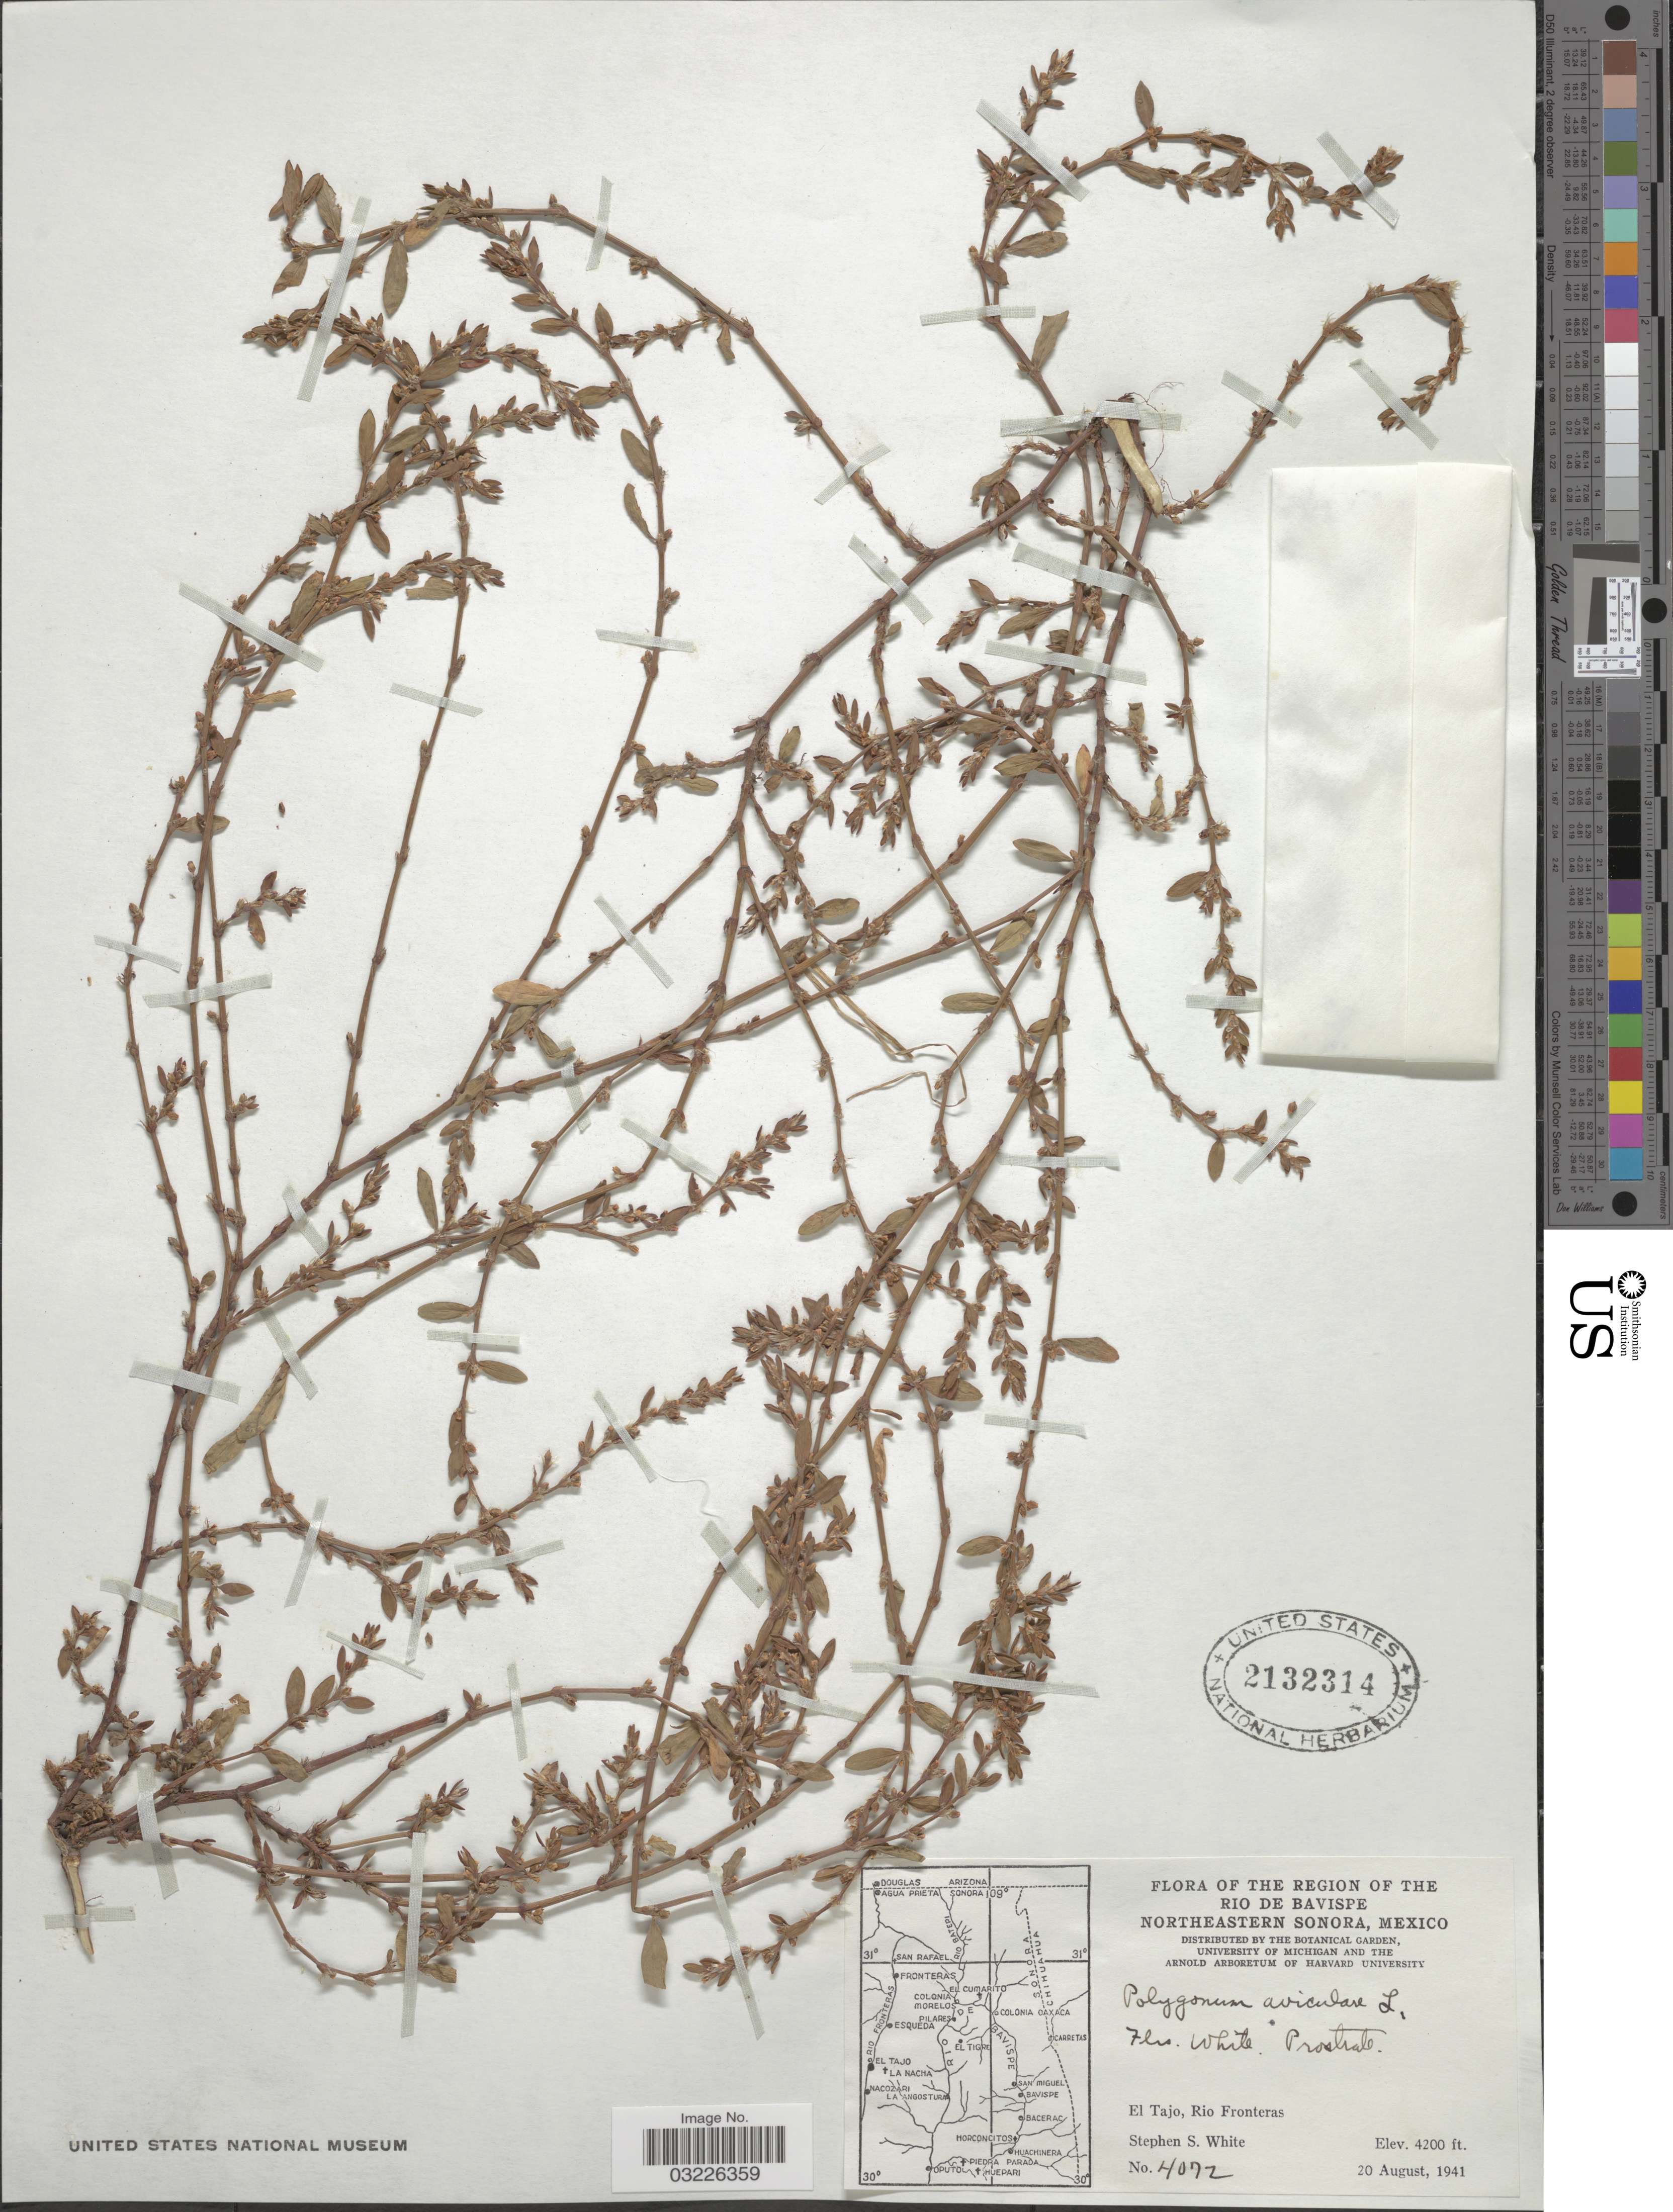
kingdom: Plantae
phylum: Tracheophyta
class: Magnoliopsida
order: Caryophyllales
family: Polygonaceae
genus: Polygonum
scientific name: Polygonum aviculare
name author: L.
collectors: S. S. White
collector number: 4072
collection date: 1941-08-20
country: Mexico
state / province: Sonora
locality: The Region of the Rio de Bavispe, Northeastern Sonora, El Tajo, Rio Fronteras.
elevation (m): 1280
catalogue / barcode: US 2132314